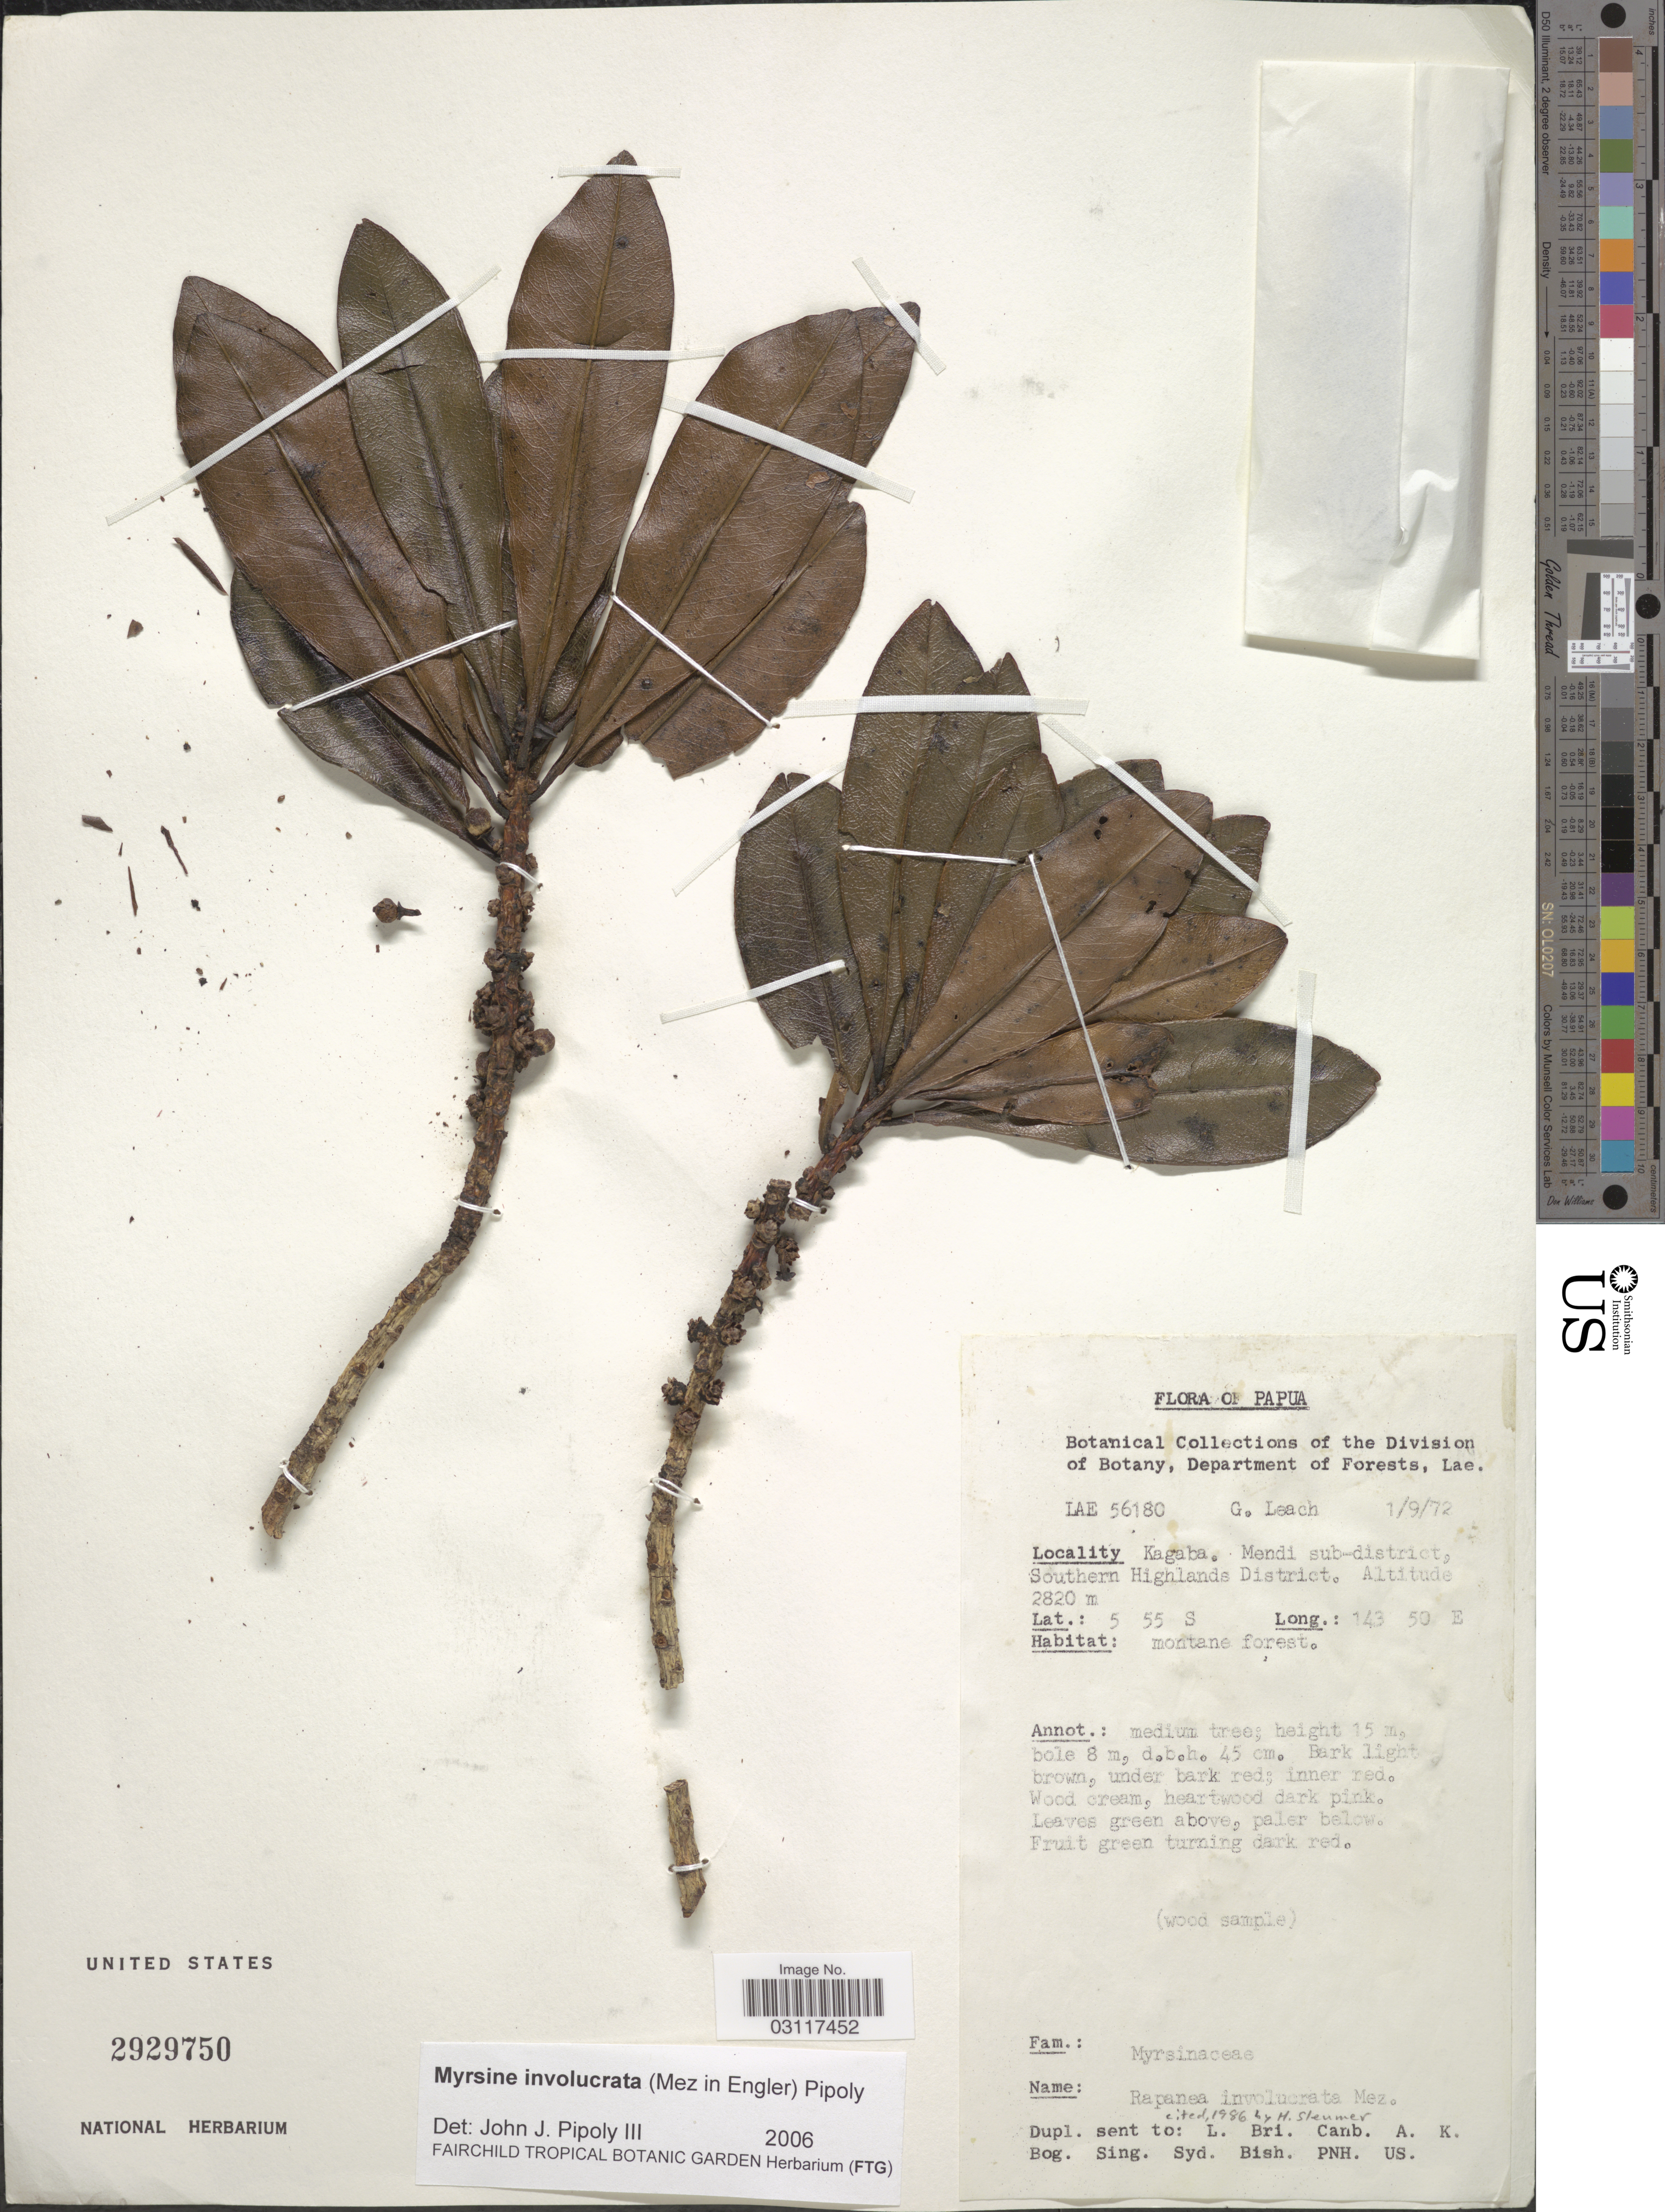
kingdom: Plantae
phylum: Tracheophyta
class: Magnoliopsida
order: Ericales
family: Primulaceae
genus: Myrsine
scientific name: Myrsine involucrata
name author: (Mez) Pipoly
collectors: G. Leach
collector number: LAE 56180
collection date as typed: Transcribed d/m/y: 1/9/72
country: Papua New Guinea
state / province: Southern Highlands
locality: Papua, Kagaba, Mendi sub-district, Southern Highlands District.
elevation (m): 2820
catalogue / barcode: US 2929750